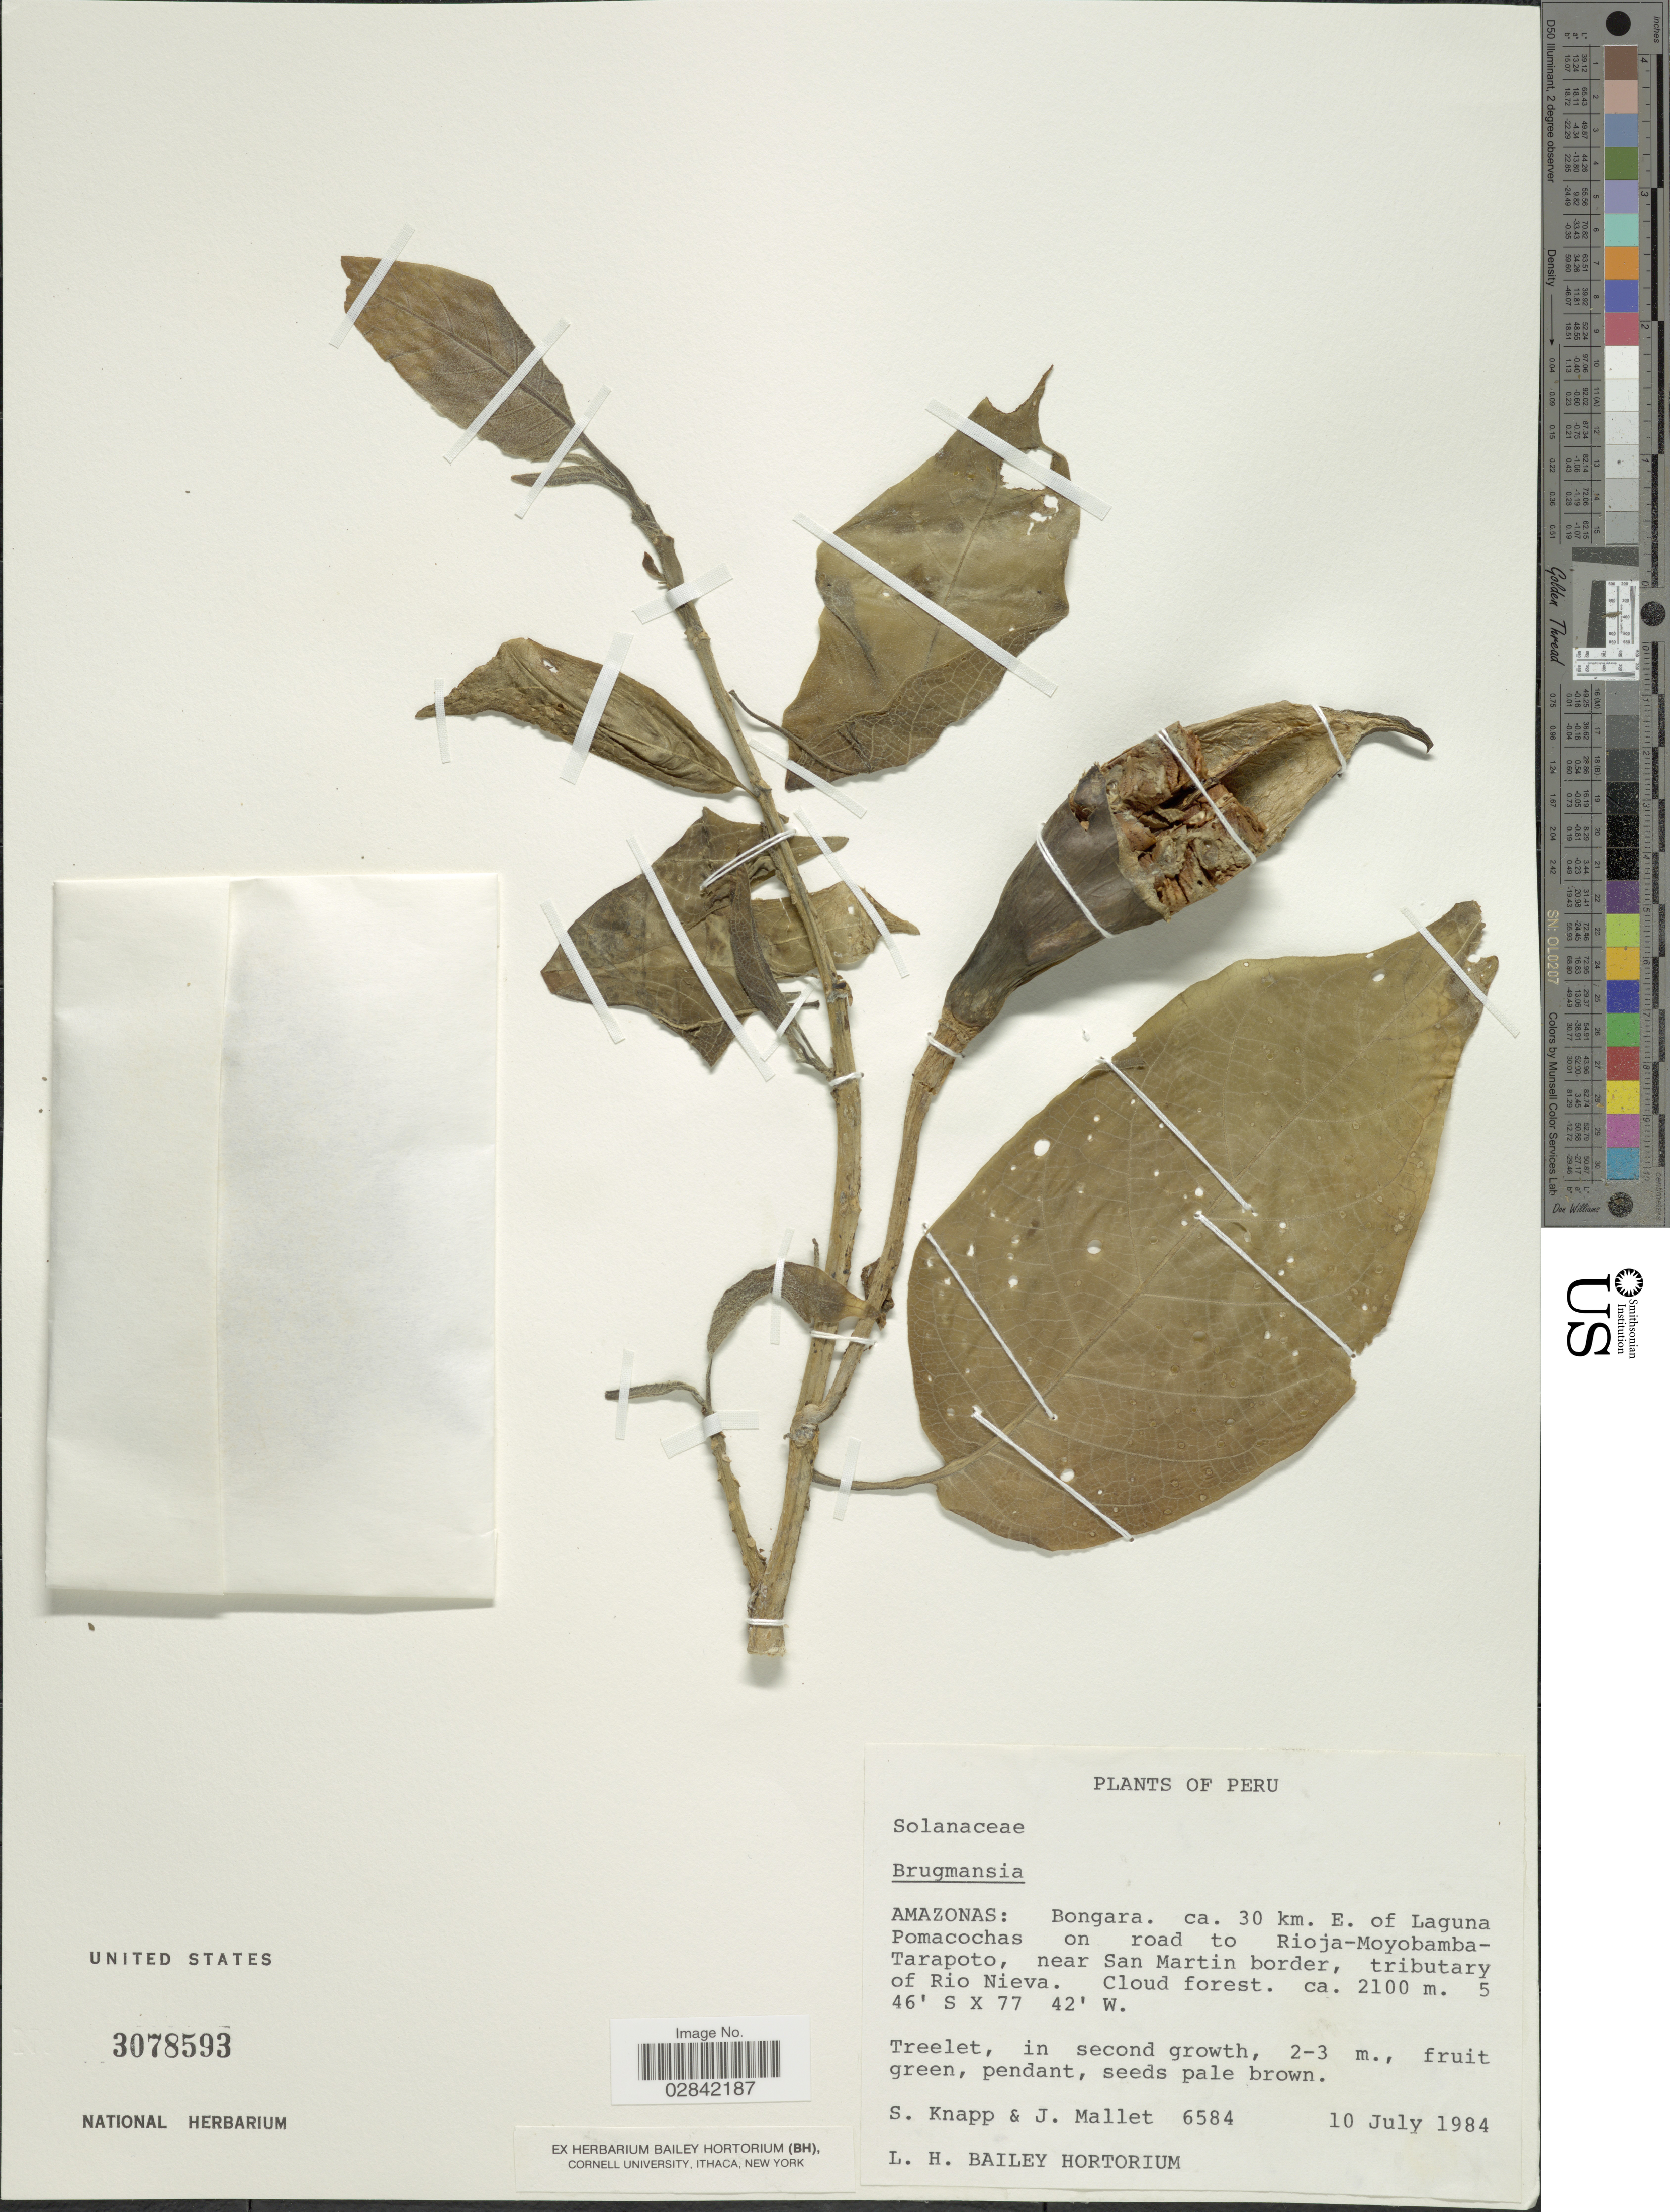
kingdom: Plantae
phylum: Tracheophyta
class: Magnoliopsida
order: Solanales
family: Solanaceae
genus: Brugmansia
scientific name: Brugmansia sp.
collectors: S. Knapp & J. Mallet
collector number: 6584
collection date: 1984-07-10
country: Peru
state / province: Amazonas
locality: Amazonas: Bongara, ca. 30 km. E. of Laguna Pomacochas on road to Rioja-Moyobamba-Tarapoto, near San Martin border, tributary of Rio Nieva, Cloud forest.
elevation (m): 2100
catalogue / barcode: US 3078593